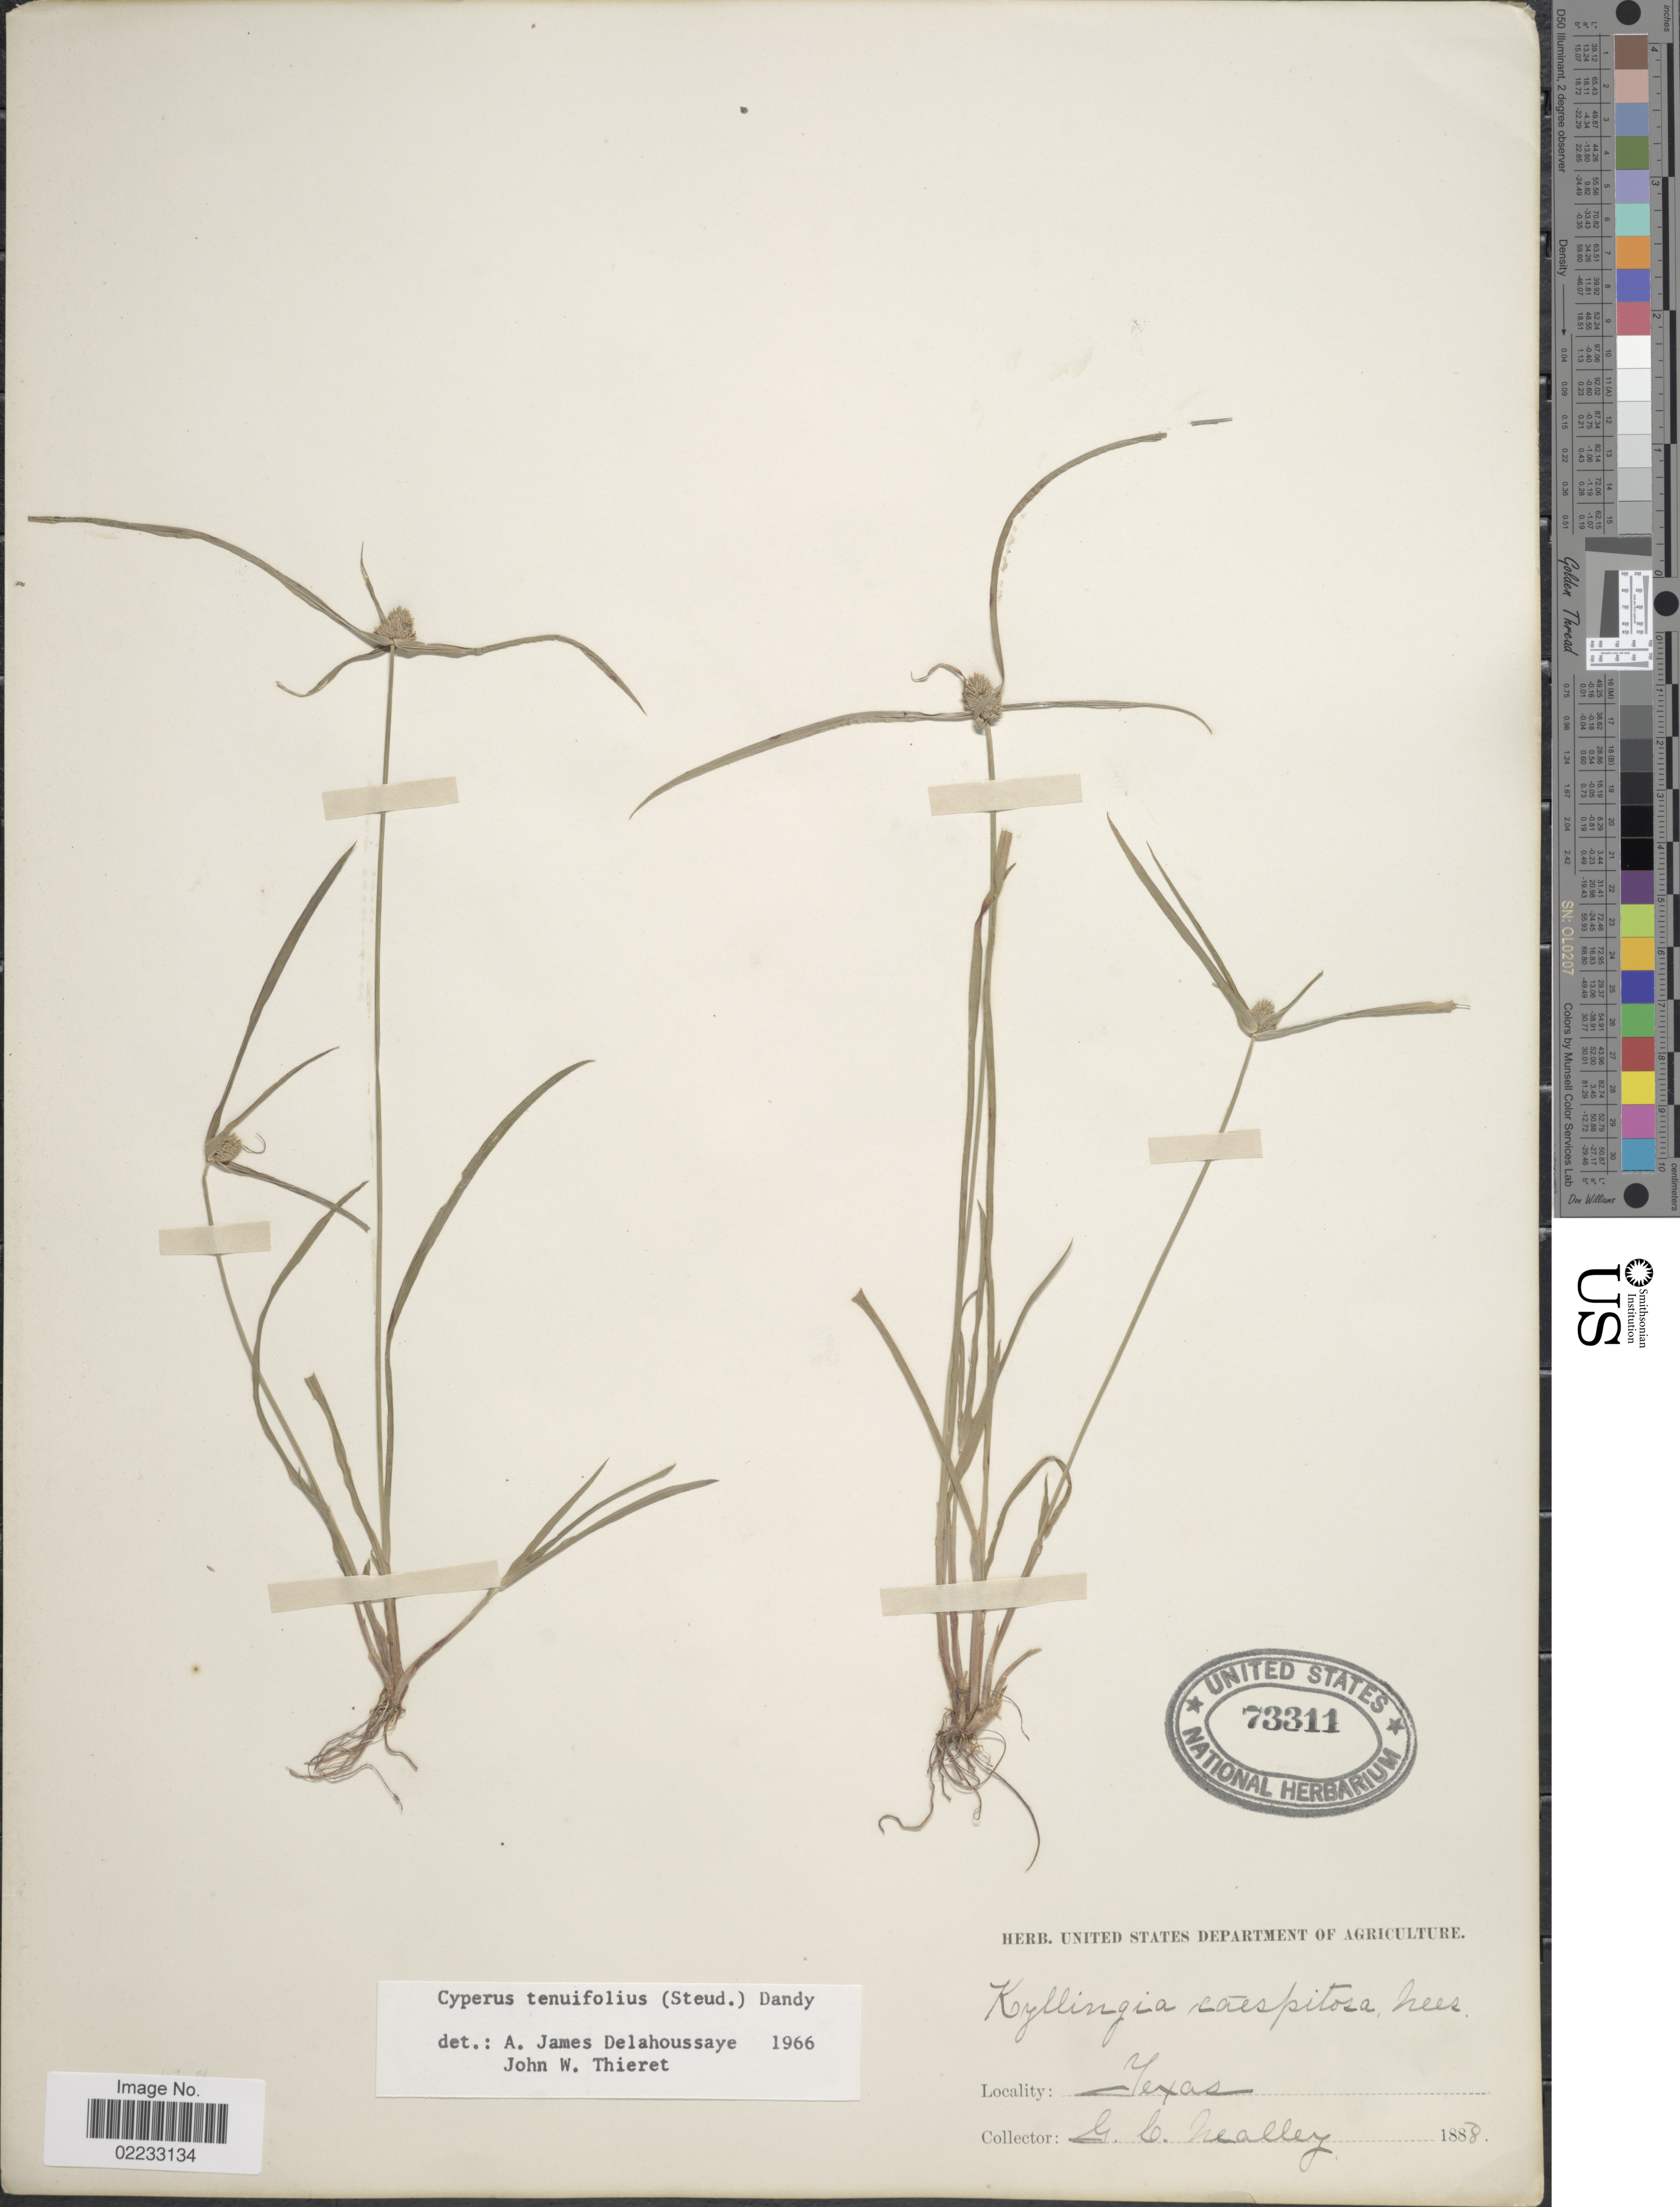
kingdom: Plantae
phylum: Tracheophyta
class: Liliopsida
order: Poales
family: Cyperaceae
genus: Cyperus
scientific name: Cyperus hortensis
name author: (Salzm. ex Steud.) Dorr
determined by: Strong, Mark T., (BOT), Smithsonian Institution - National Museum of Natural History (UNITED STATES)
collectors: G. C. Nealley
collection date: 1888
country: United States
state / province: Texas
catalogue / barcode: US 73311